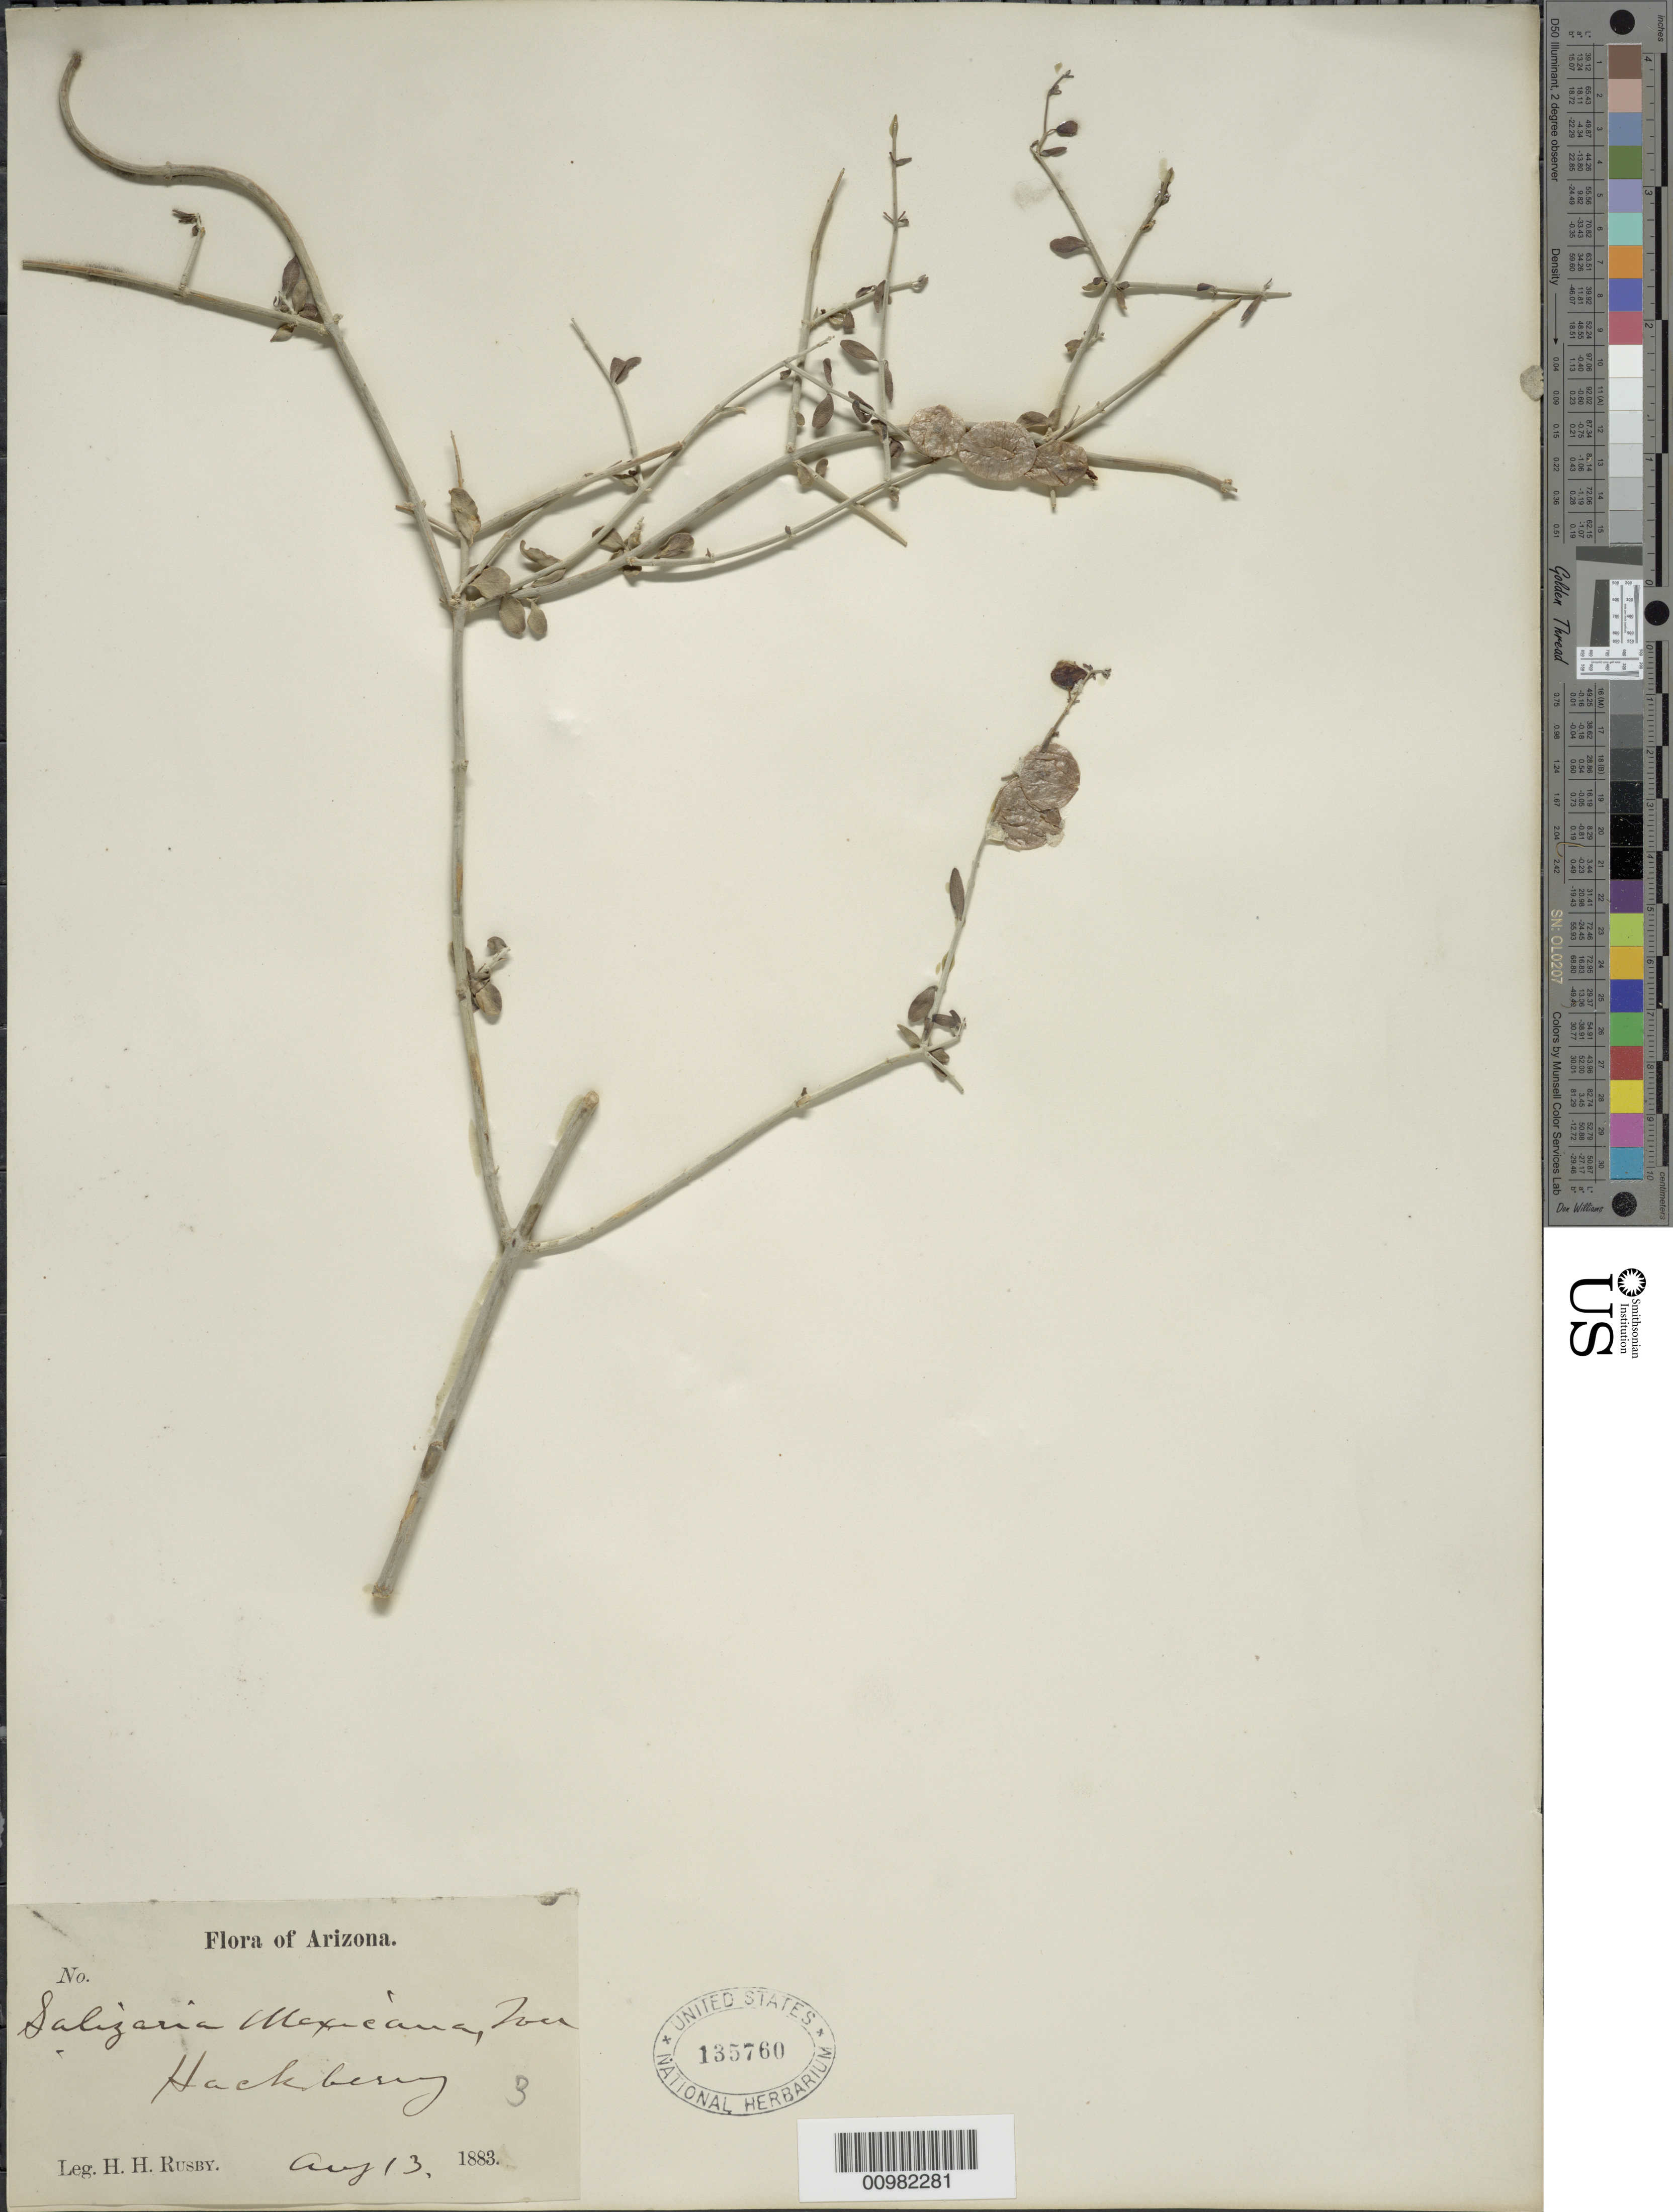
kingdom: Plantae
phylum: Tracheophyta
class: Magnoliopsida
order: Lamiales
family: Lamiaceae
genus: Salazaria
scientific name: Salazaria mexicana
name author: Torr.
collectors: H. H. Rusby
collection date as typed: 13 Aug 1883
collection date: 1883-08-13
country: United States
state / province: Arizona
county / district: Mohave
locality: Hackberry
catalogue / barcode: US 135760